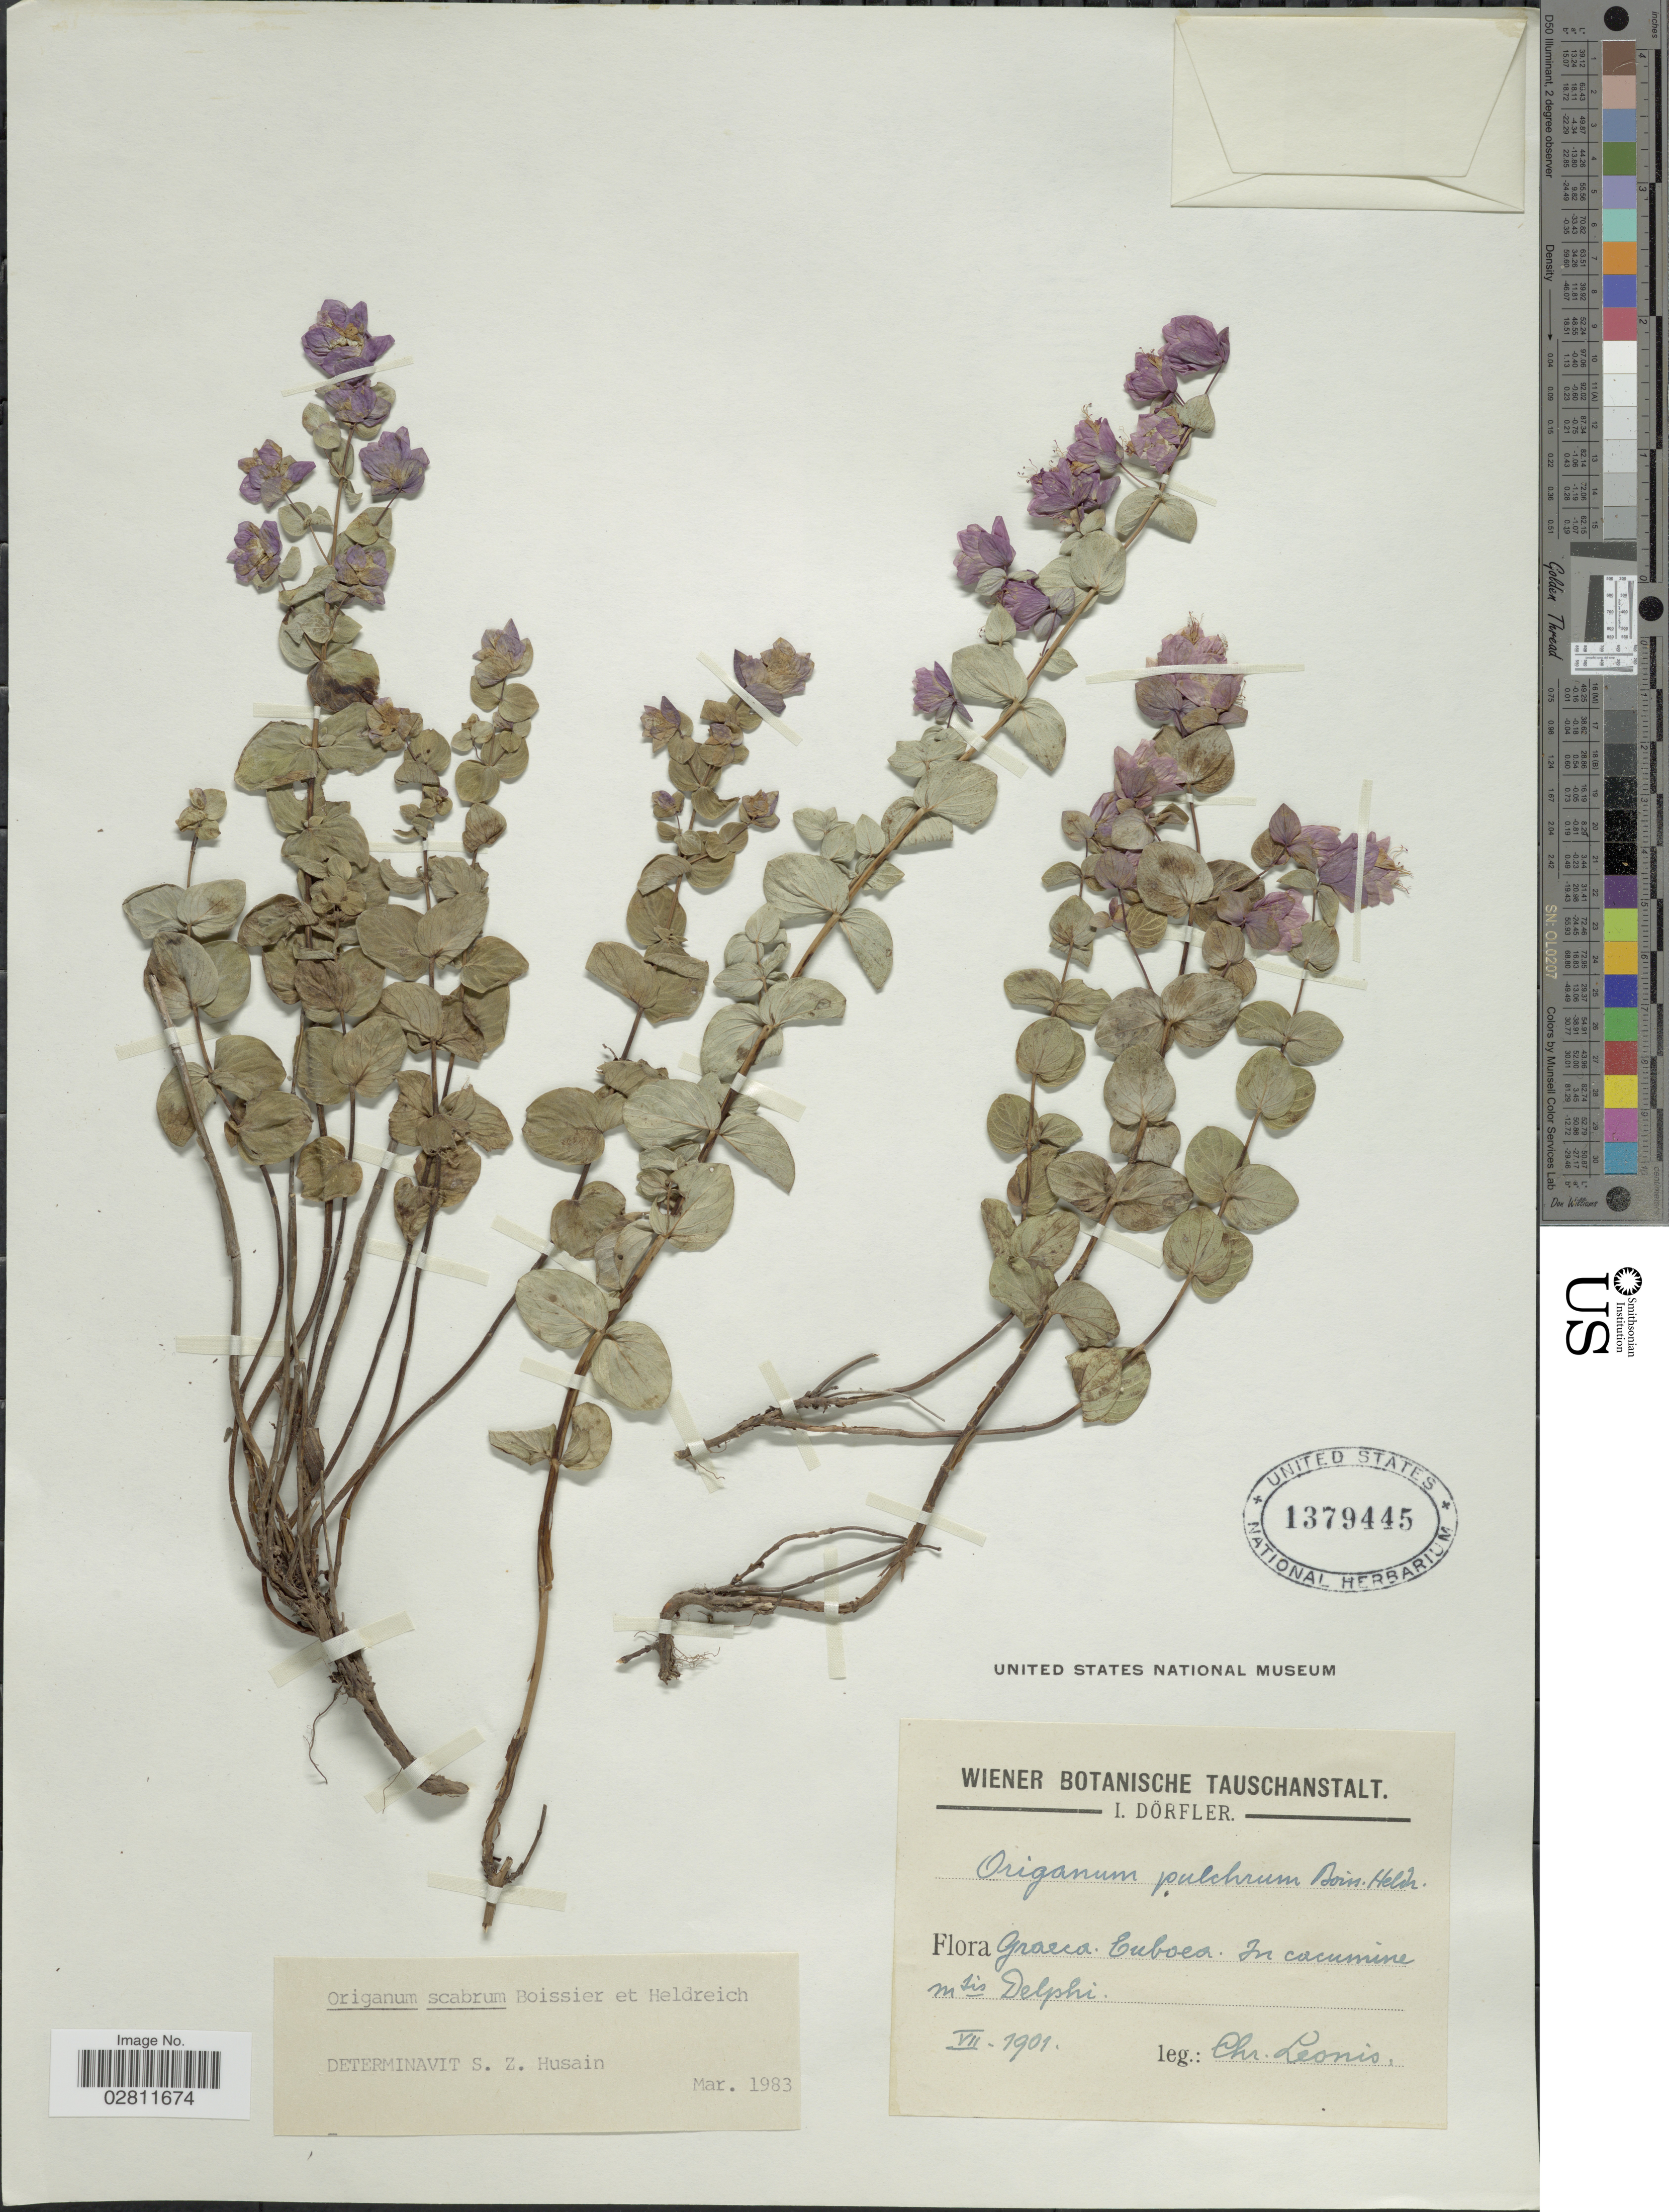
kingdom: Plantae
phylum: Tracheophyta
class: Magnoliopsida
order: Lamiales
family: Lamiaceae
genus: Origanum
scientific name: Origanum scabrum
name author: Boiss. & Heldr.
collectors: C. Leonis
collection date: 1901-07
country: Greece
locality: Graeca. Euboea. In cacumine, Mtis. Delphi.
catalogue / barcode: US 1379445